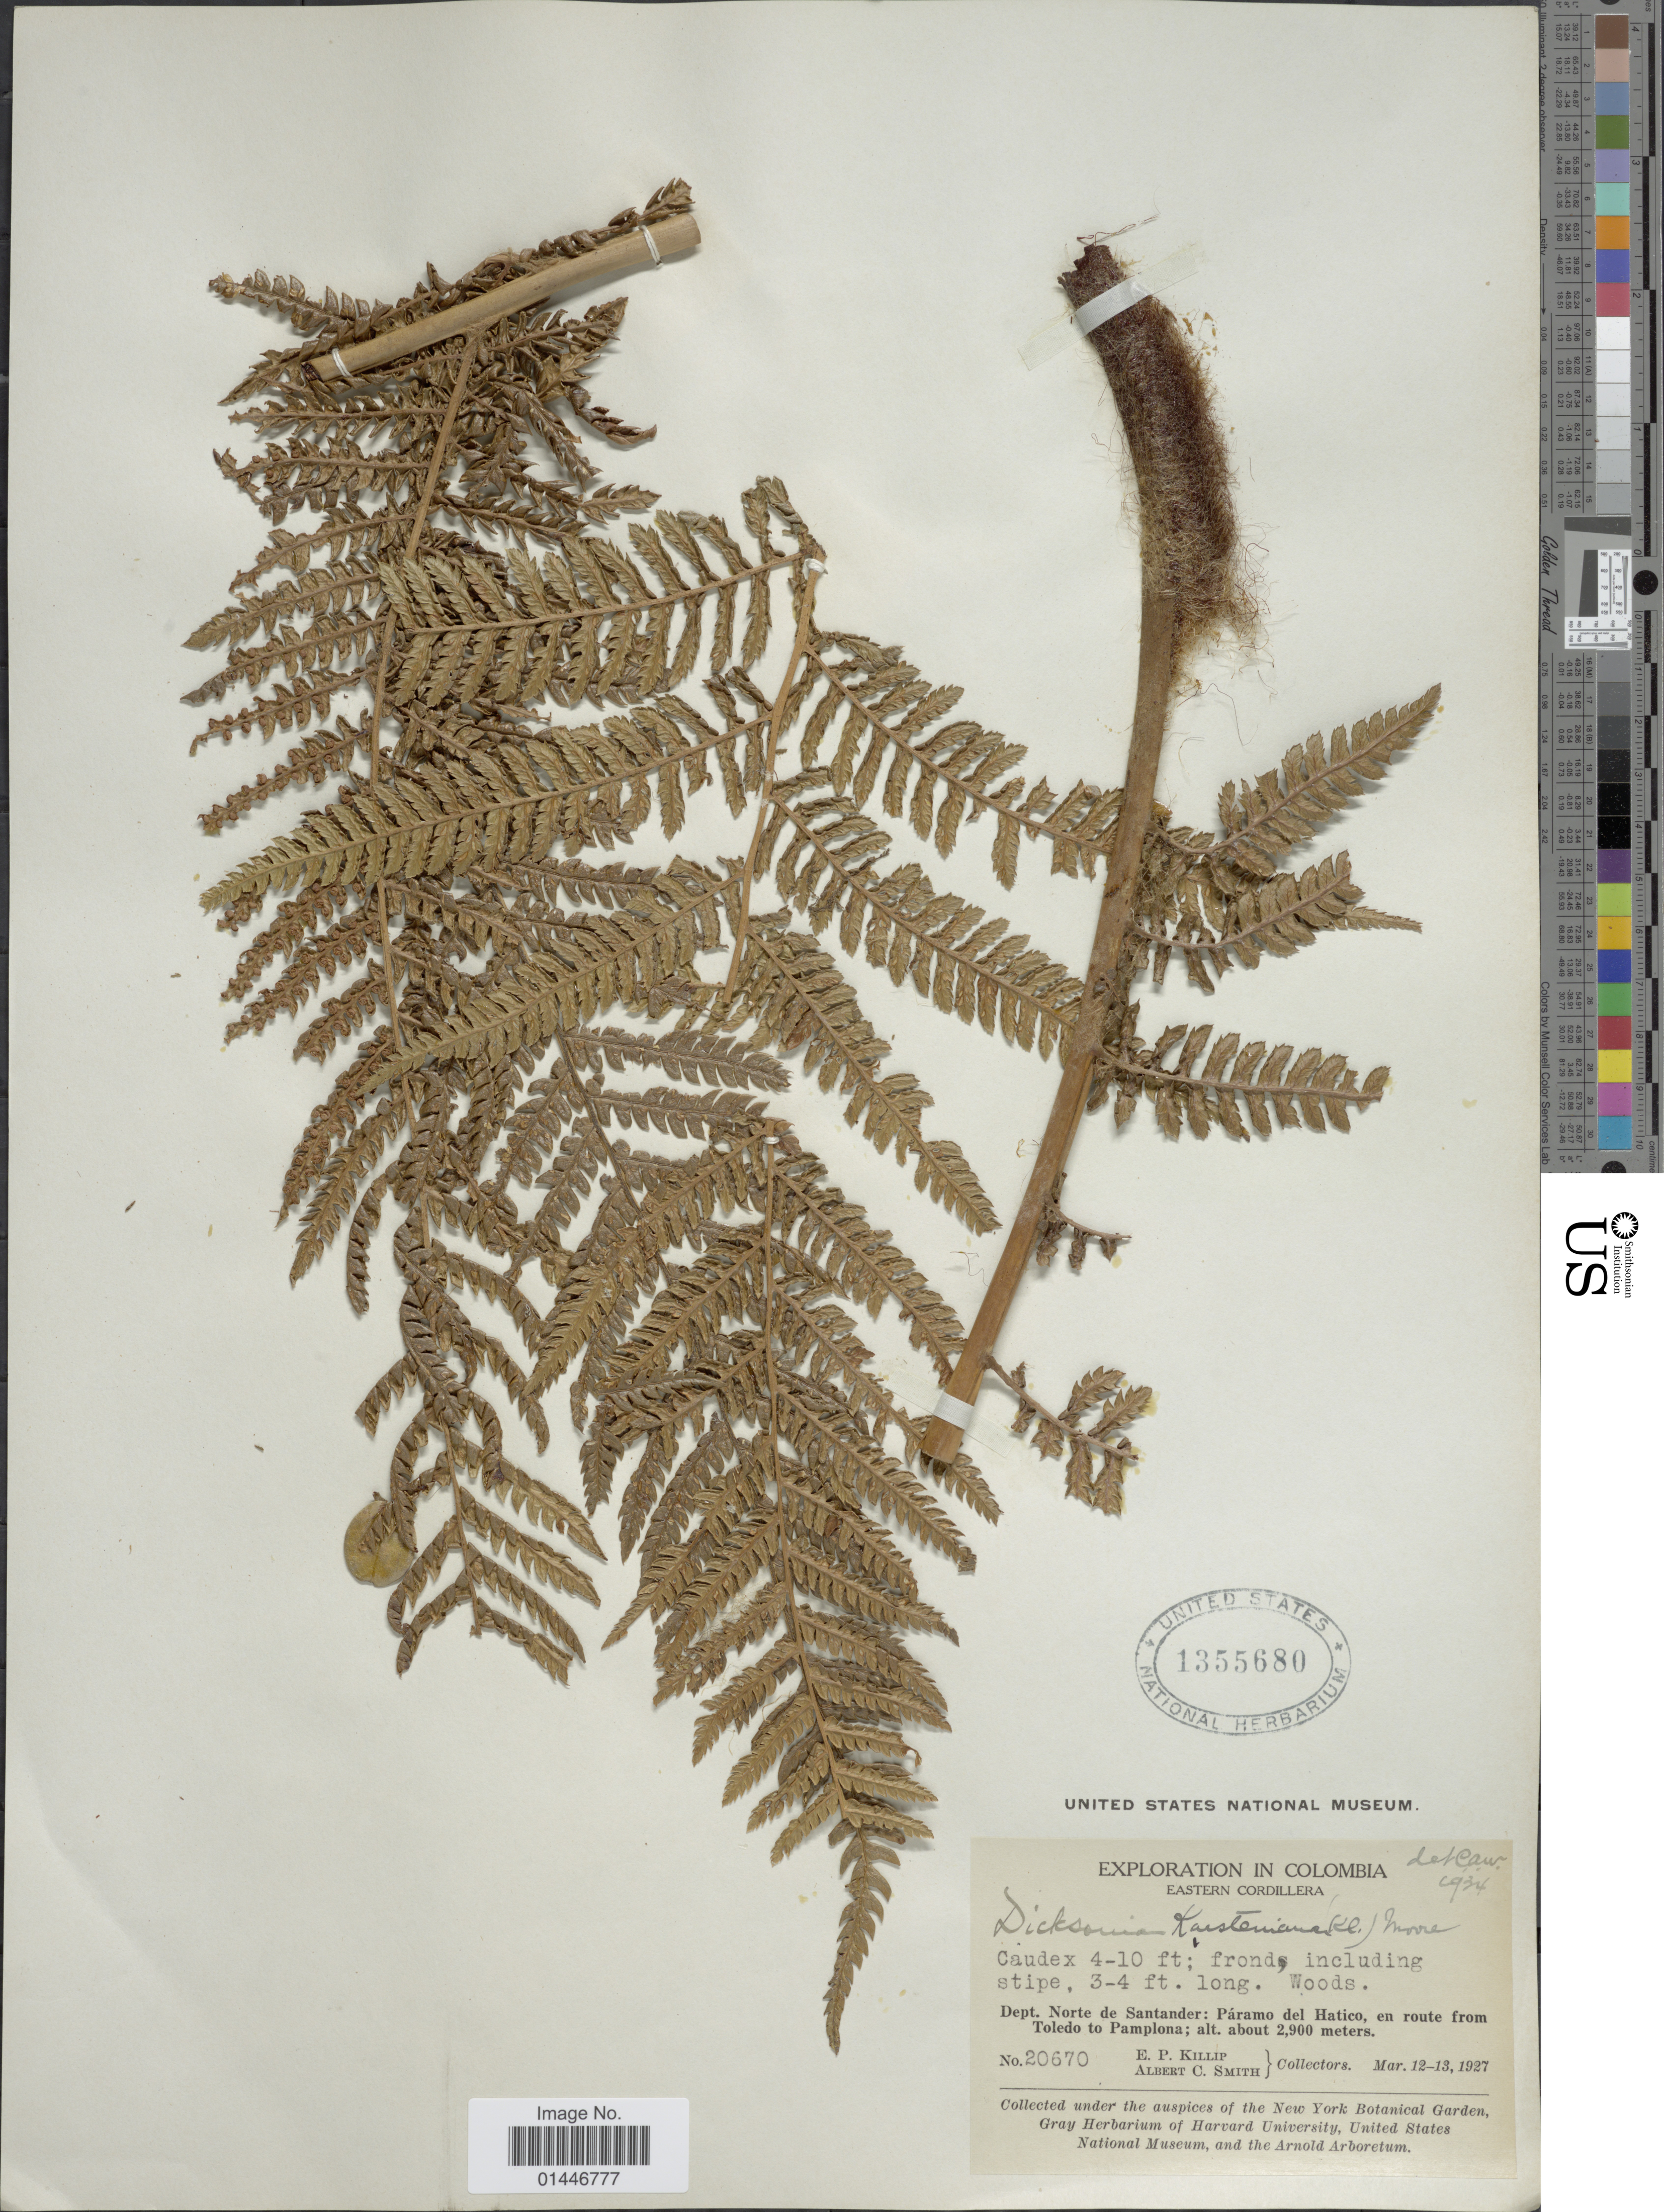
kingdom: Plantae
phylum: Tracheophyta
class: Polypodiopsida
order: Cyatheales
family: Dicksoniaceae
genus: Dicksonia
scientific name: Dicksonia karsteniana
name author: Klotzsch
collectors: E. P. Killip & A. C. Smith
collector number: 20670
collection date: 1927-03-12/1927-03-13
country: Colombia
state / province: Norte de Santander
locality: Eastern Cordillera, Paramo del Hatico, en route from Toledo to Pamplona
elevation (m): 2900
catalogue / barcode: US 1355680